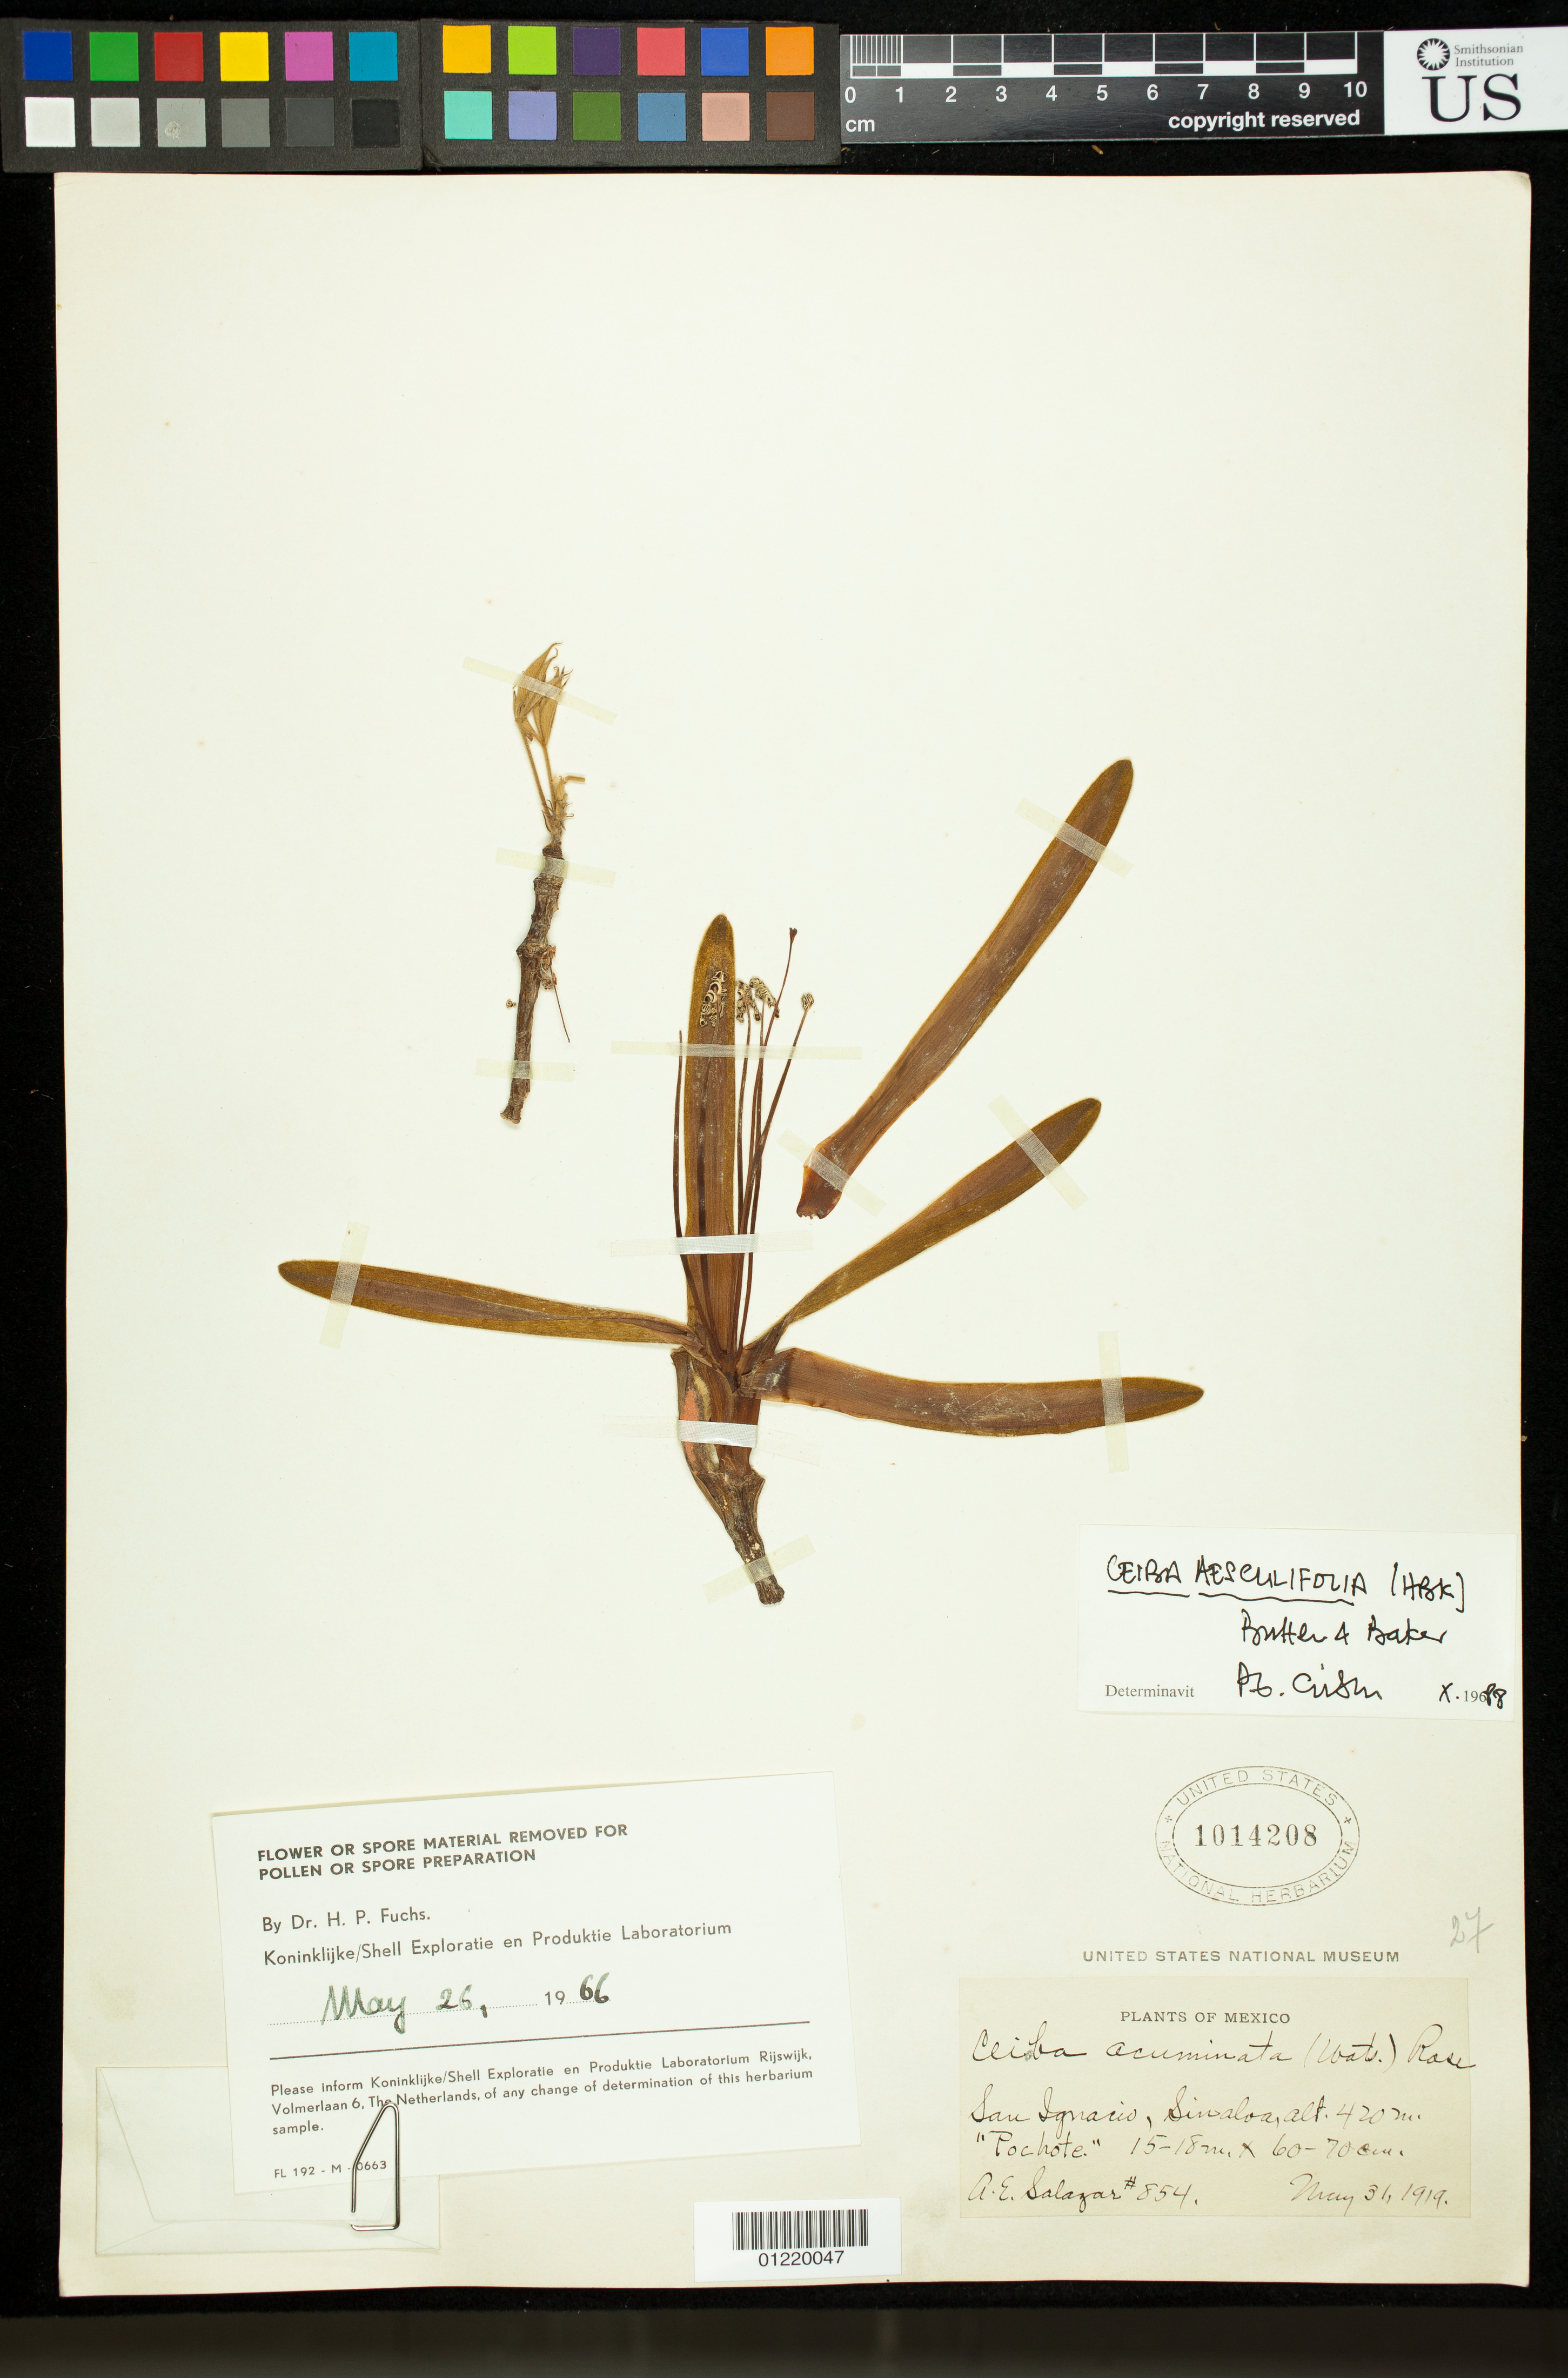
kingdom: Plantae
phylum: Tracheophyta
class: Magnoliopsida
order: Malvales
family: Malvaceae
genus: Ceiba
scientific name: Ceiba aesculifolia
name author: (Kunth) Britten & Baker f.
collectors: A. E. Salazar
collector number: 854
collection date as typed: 5/19/1919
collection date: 1919-05-19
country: Mexico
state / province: Sinaloa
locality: San Ignacio, Sinaloa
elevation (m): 420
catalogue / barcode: US 1014208